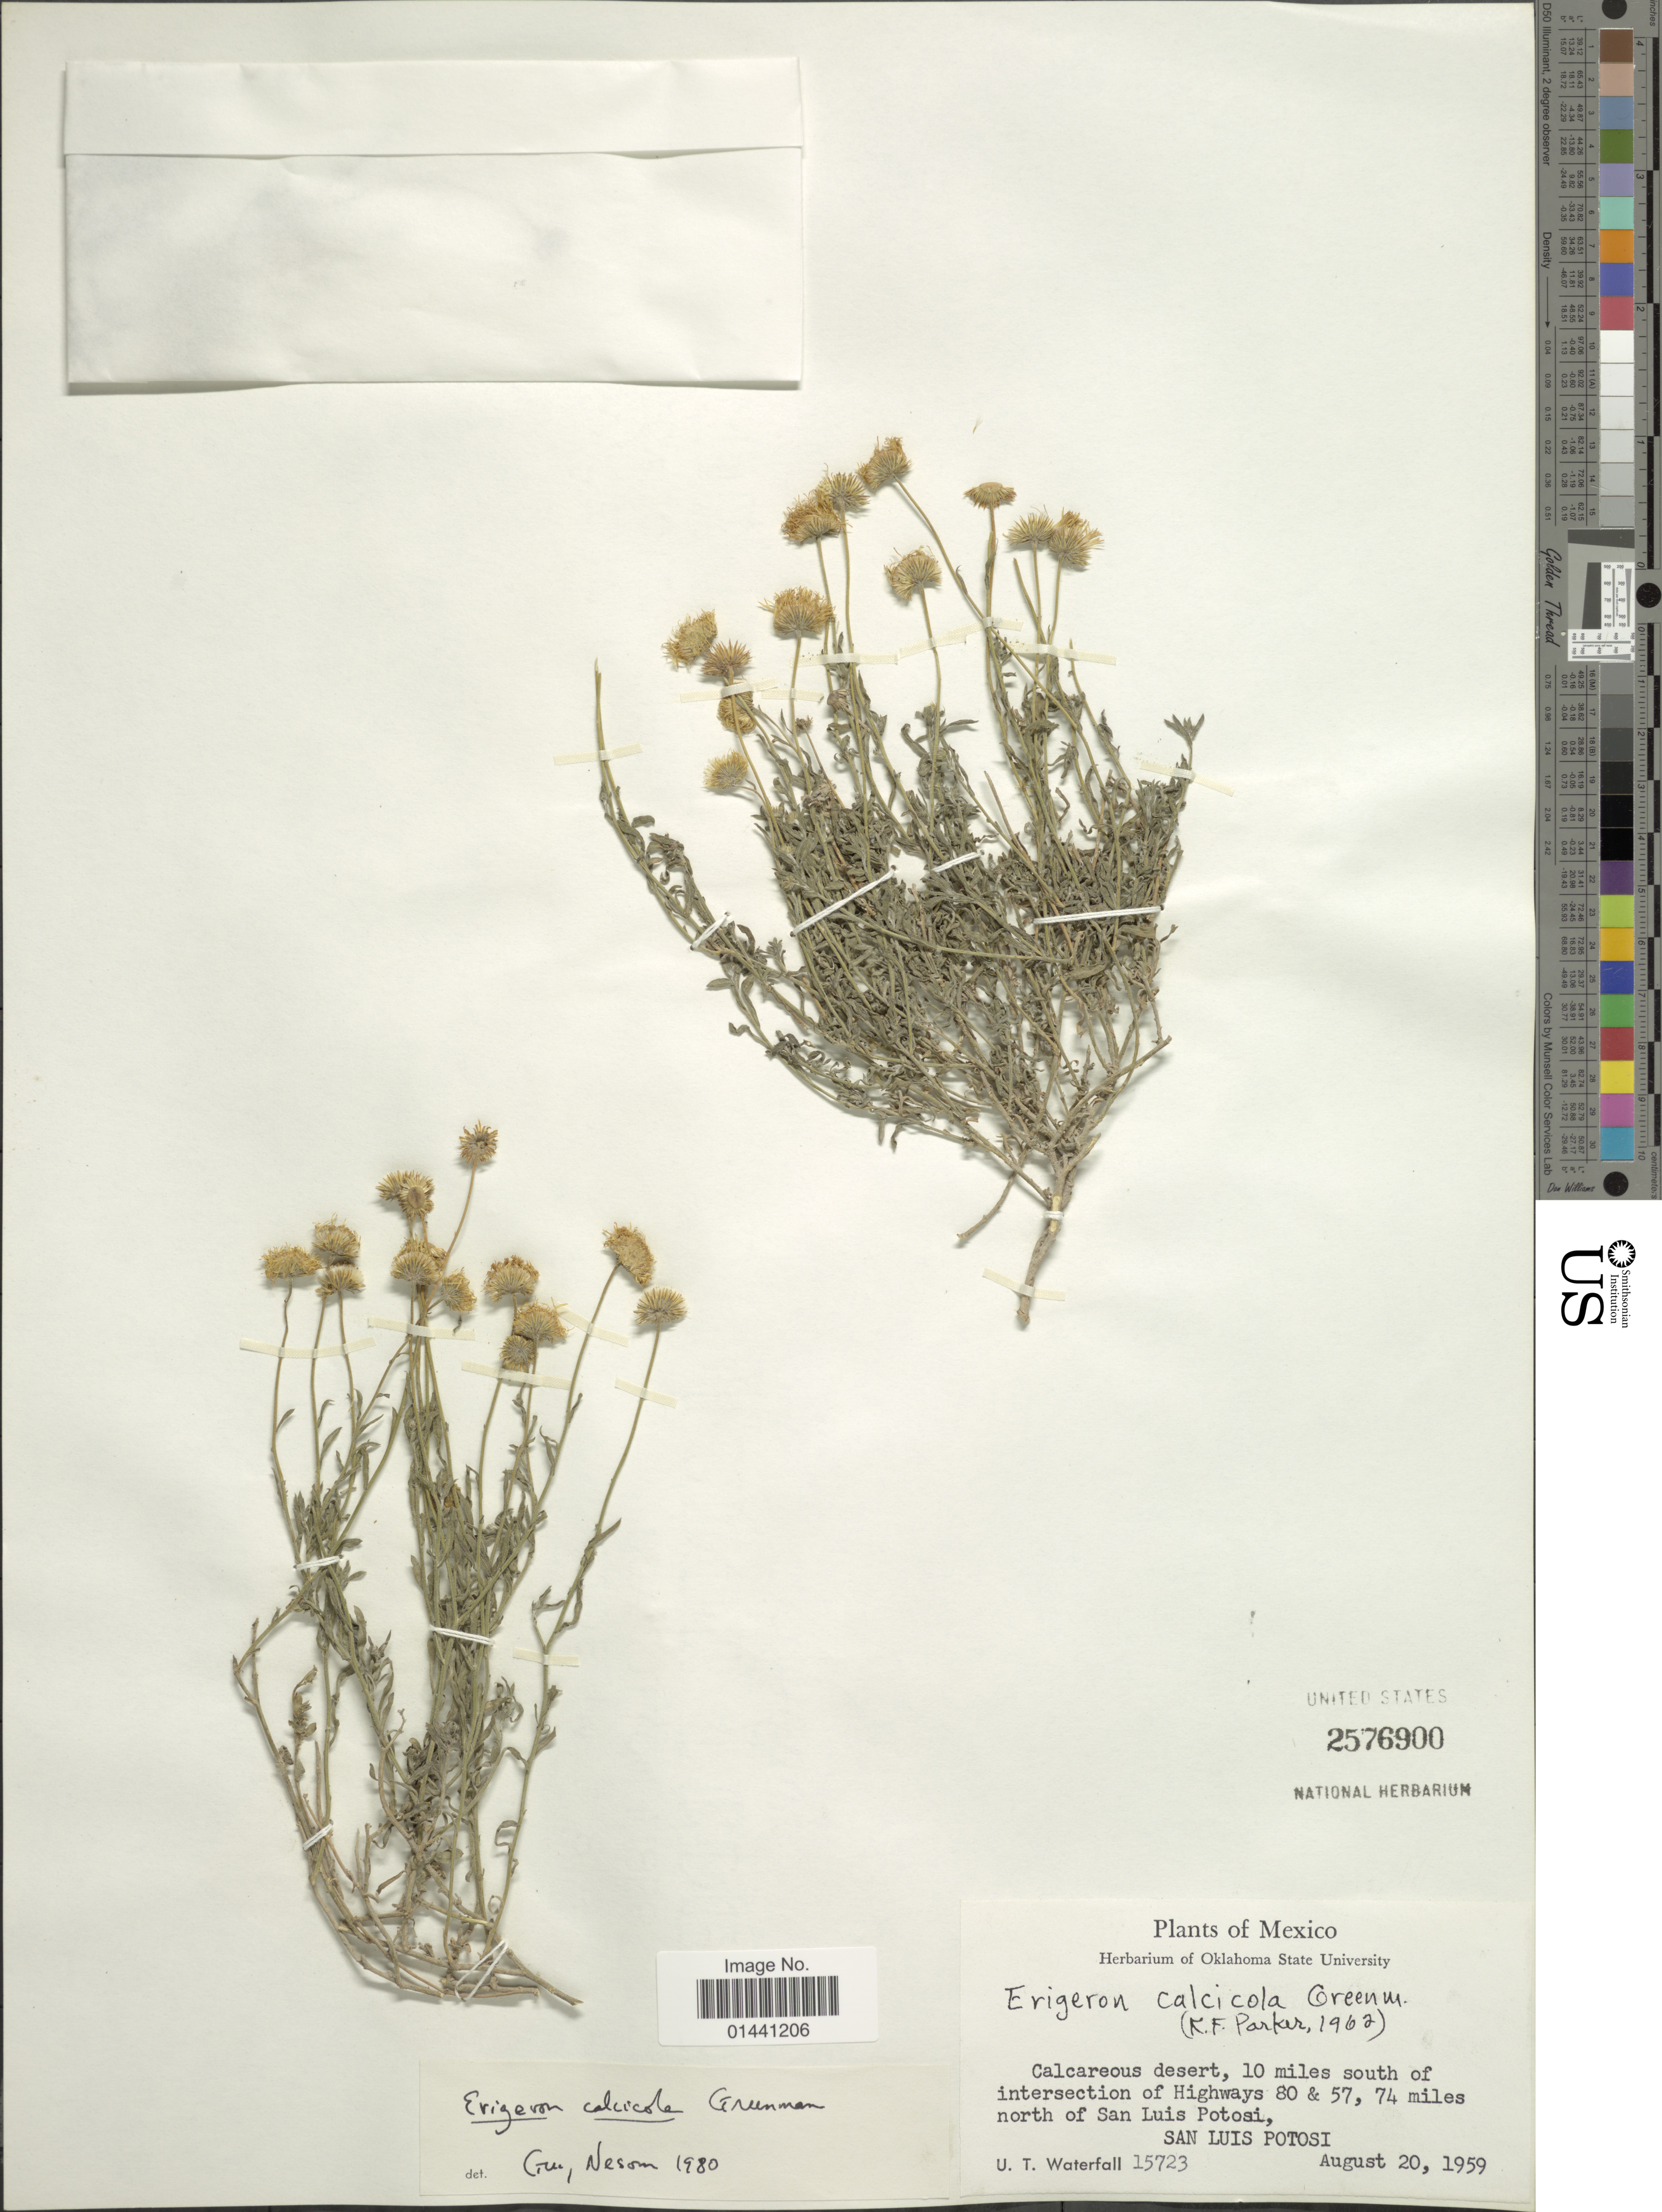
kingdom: Plantae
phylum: Tracheophyta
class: Magnoliopsida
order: Asterales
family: Asteraceae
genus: Erigeron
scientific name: Erigeron calcicola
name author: Greenm.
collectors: U. T. Waterfall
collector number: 15723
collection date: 1959-08-20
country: Mexico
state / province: San Luis Potosí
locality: Calcareous desert, 10 miles south of intersection of Highways 80 & 57, 47 miles north of San Luis Potosi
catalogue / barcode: US 2576900